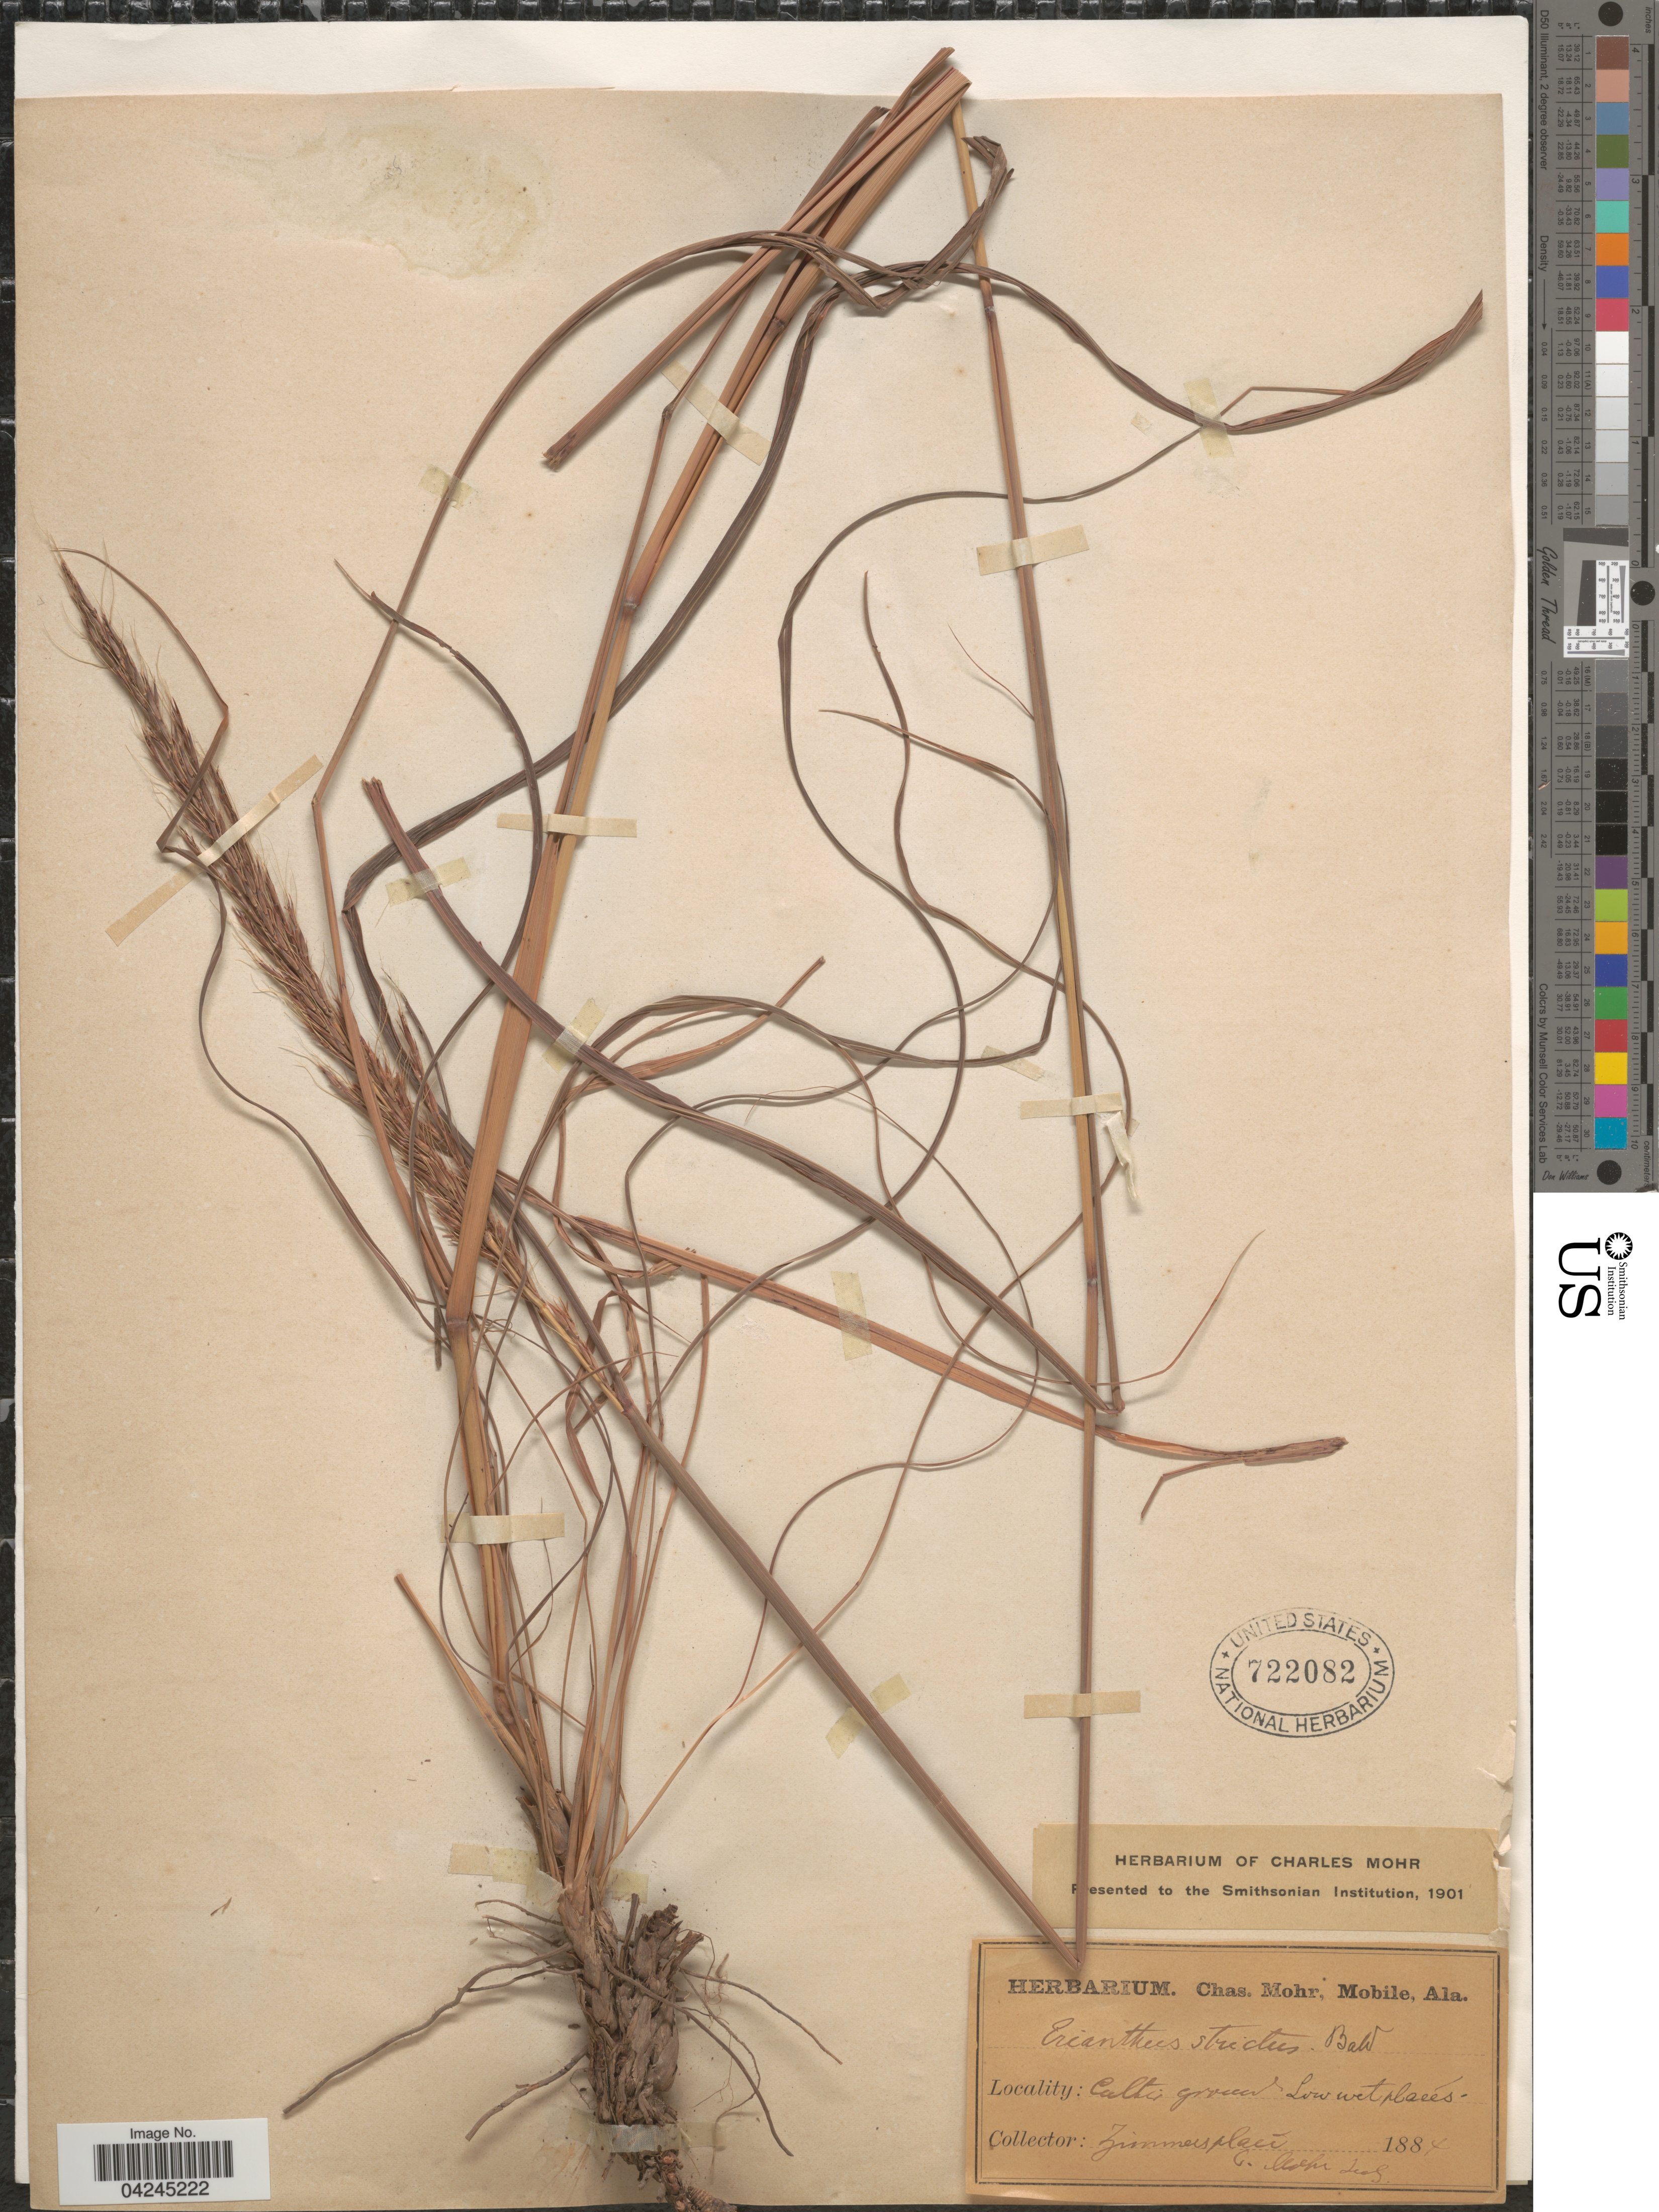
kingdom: Plantae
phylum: Tracheophyta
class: Liliopsida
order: Poales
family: Poaceae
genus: Erianthus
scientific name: Erianthus strictus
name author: Baldwin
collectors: Mohr, C. T. (herbarium)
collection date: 1884-07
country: United States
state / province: Alabama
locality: Zimmers place.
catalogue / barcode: US 722082